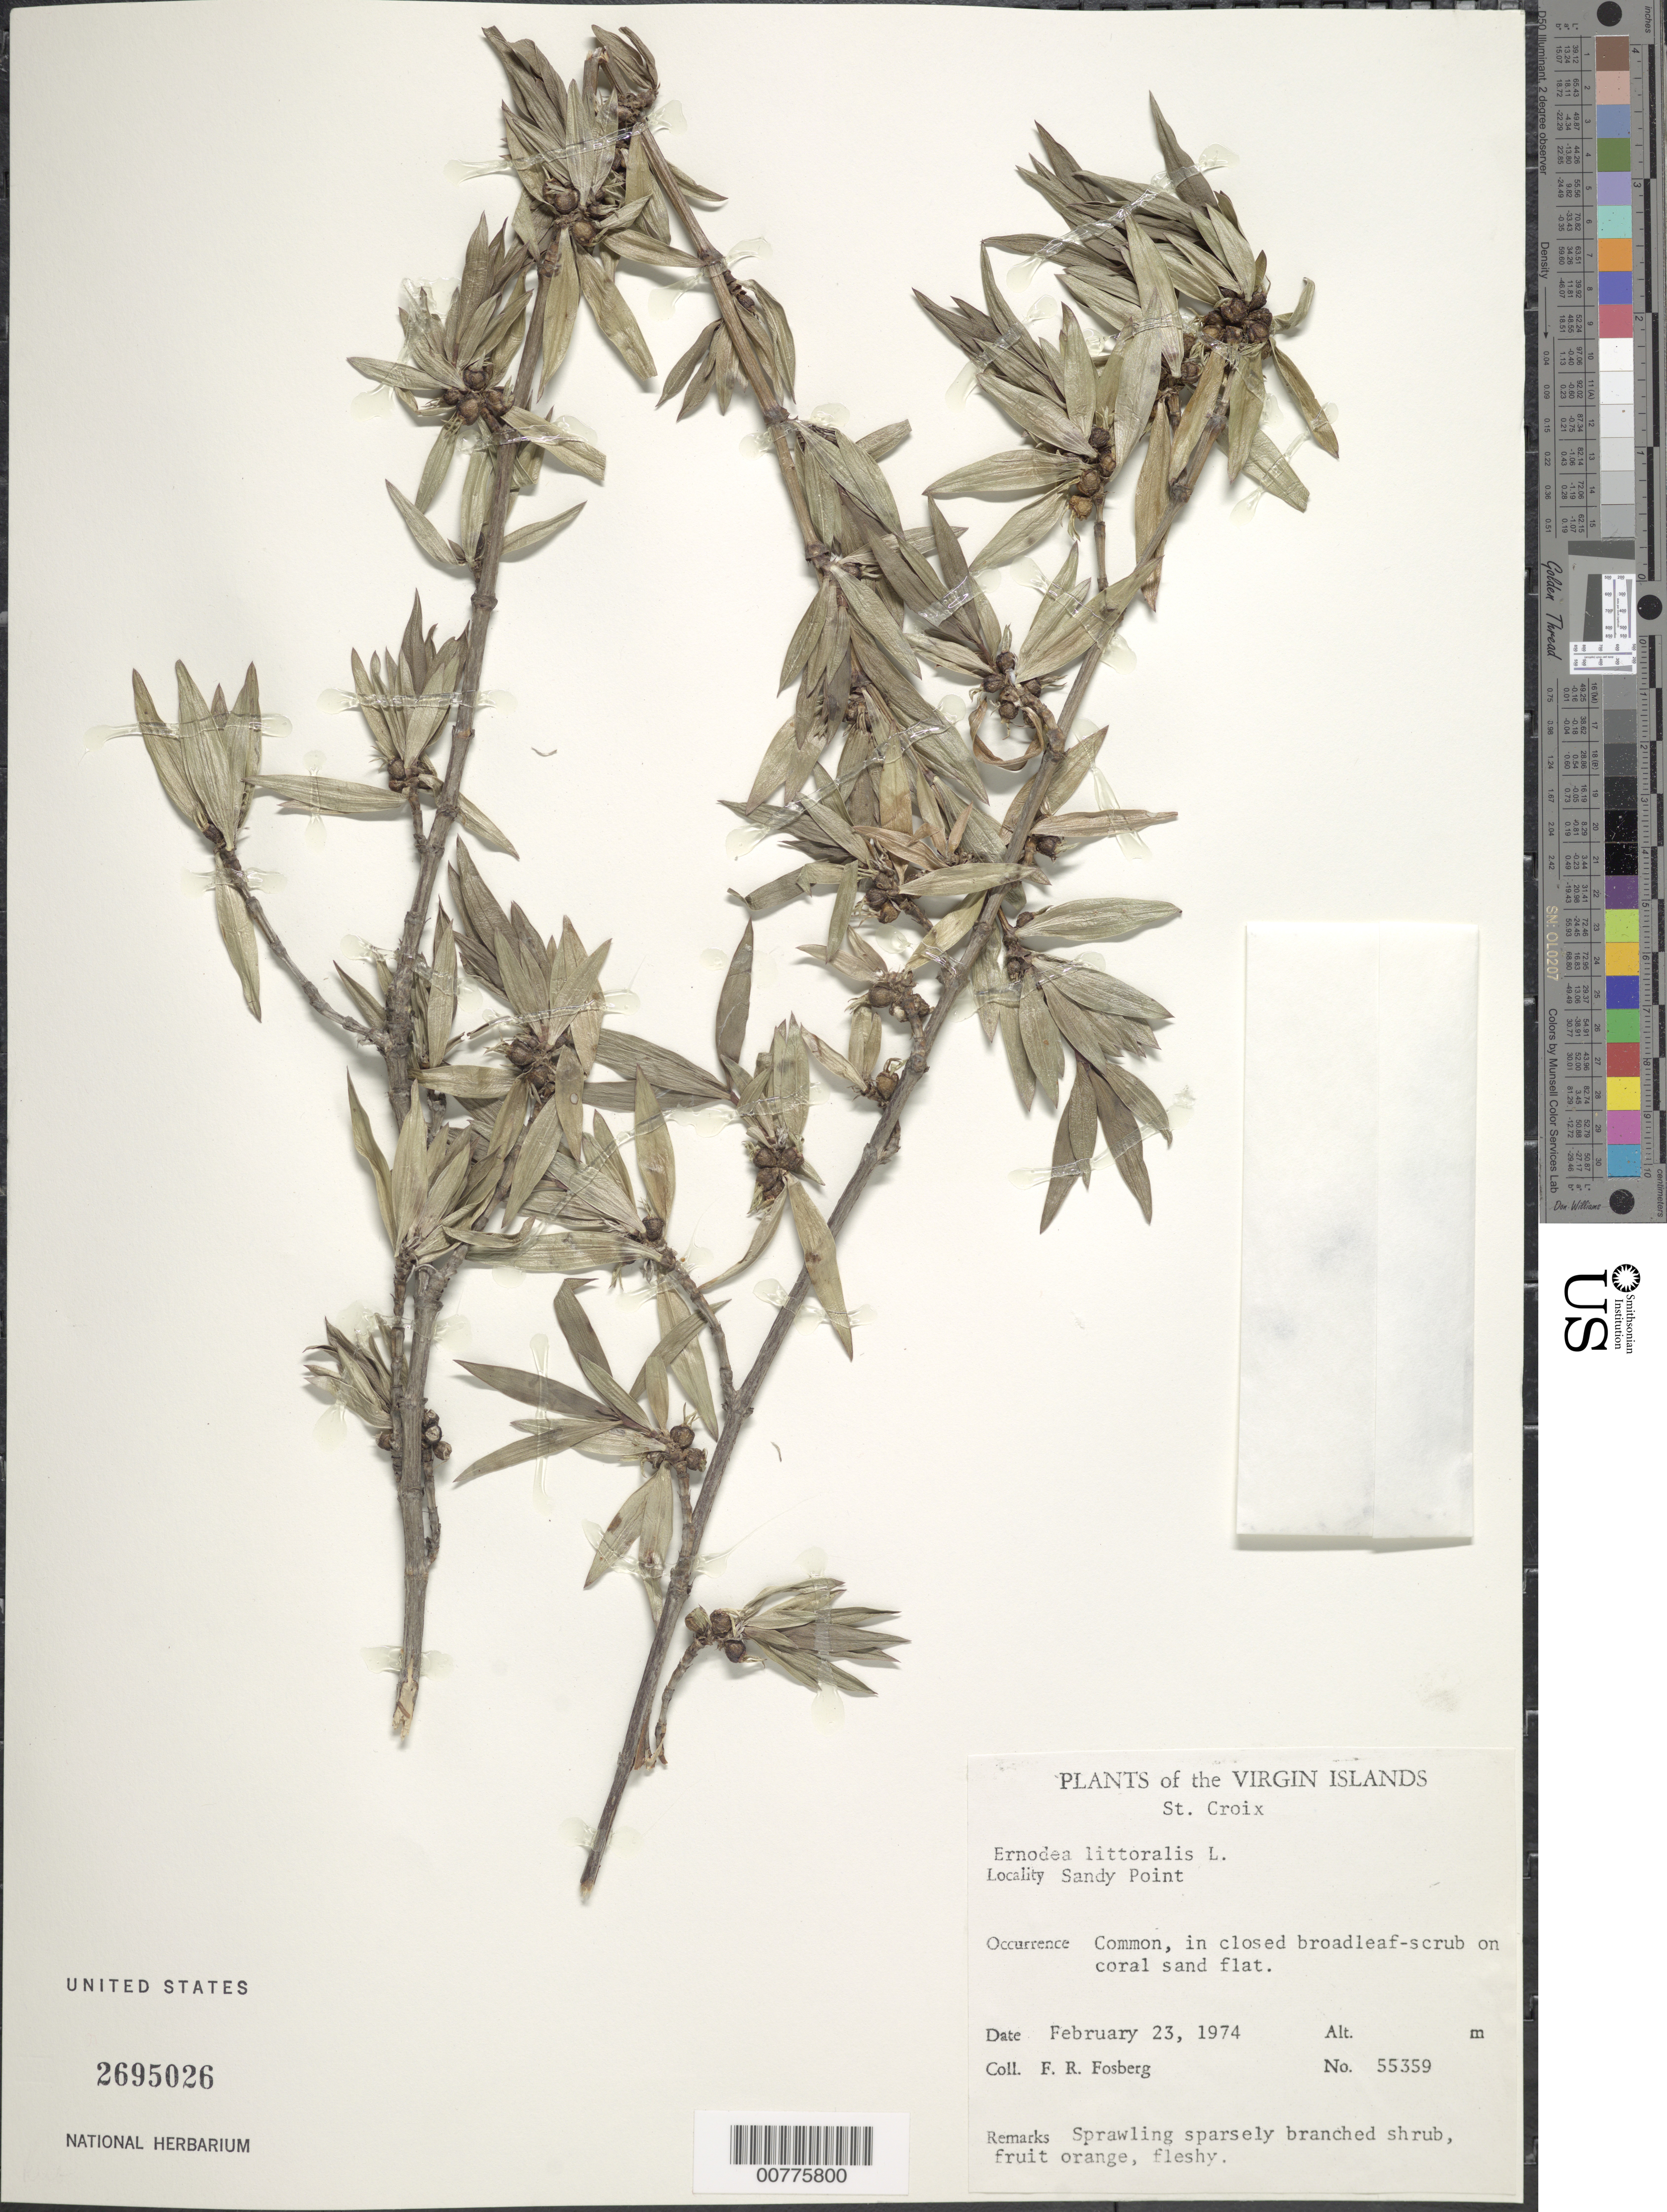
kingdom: Plantae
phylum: Tracheophyta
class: Magnoliopsida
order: Gentianales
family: Rubiaceae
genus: Ernodea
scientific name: Ernodea littoralis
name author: Sw.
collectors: F. R. Fosberg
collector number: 55359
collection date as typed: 23 Feb 1974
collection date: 1974-02-23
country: U.S. Virgin Islands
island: St. Croix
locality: Sandy Point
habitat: Common, in closed broadleaf-scrub on coral sand flat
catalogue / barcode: US 2695026